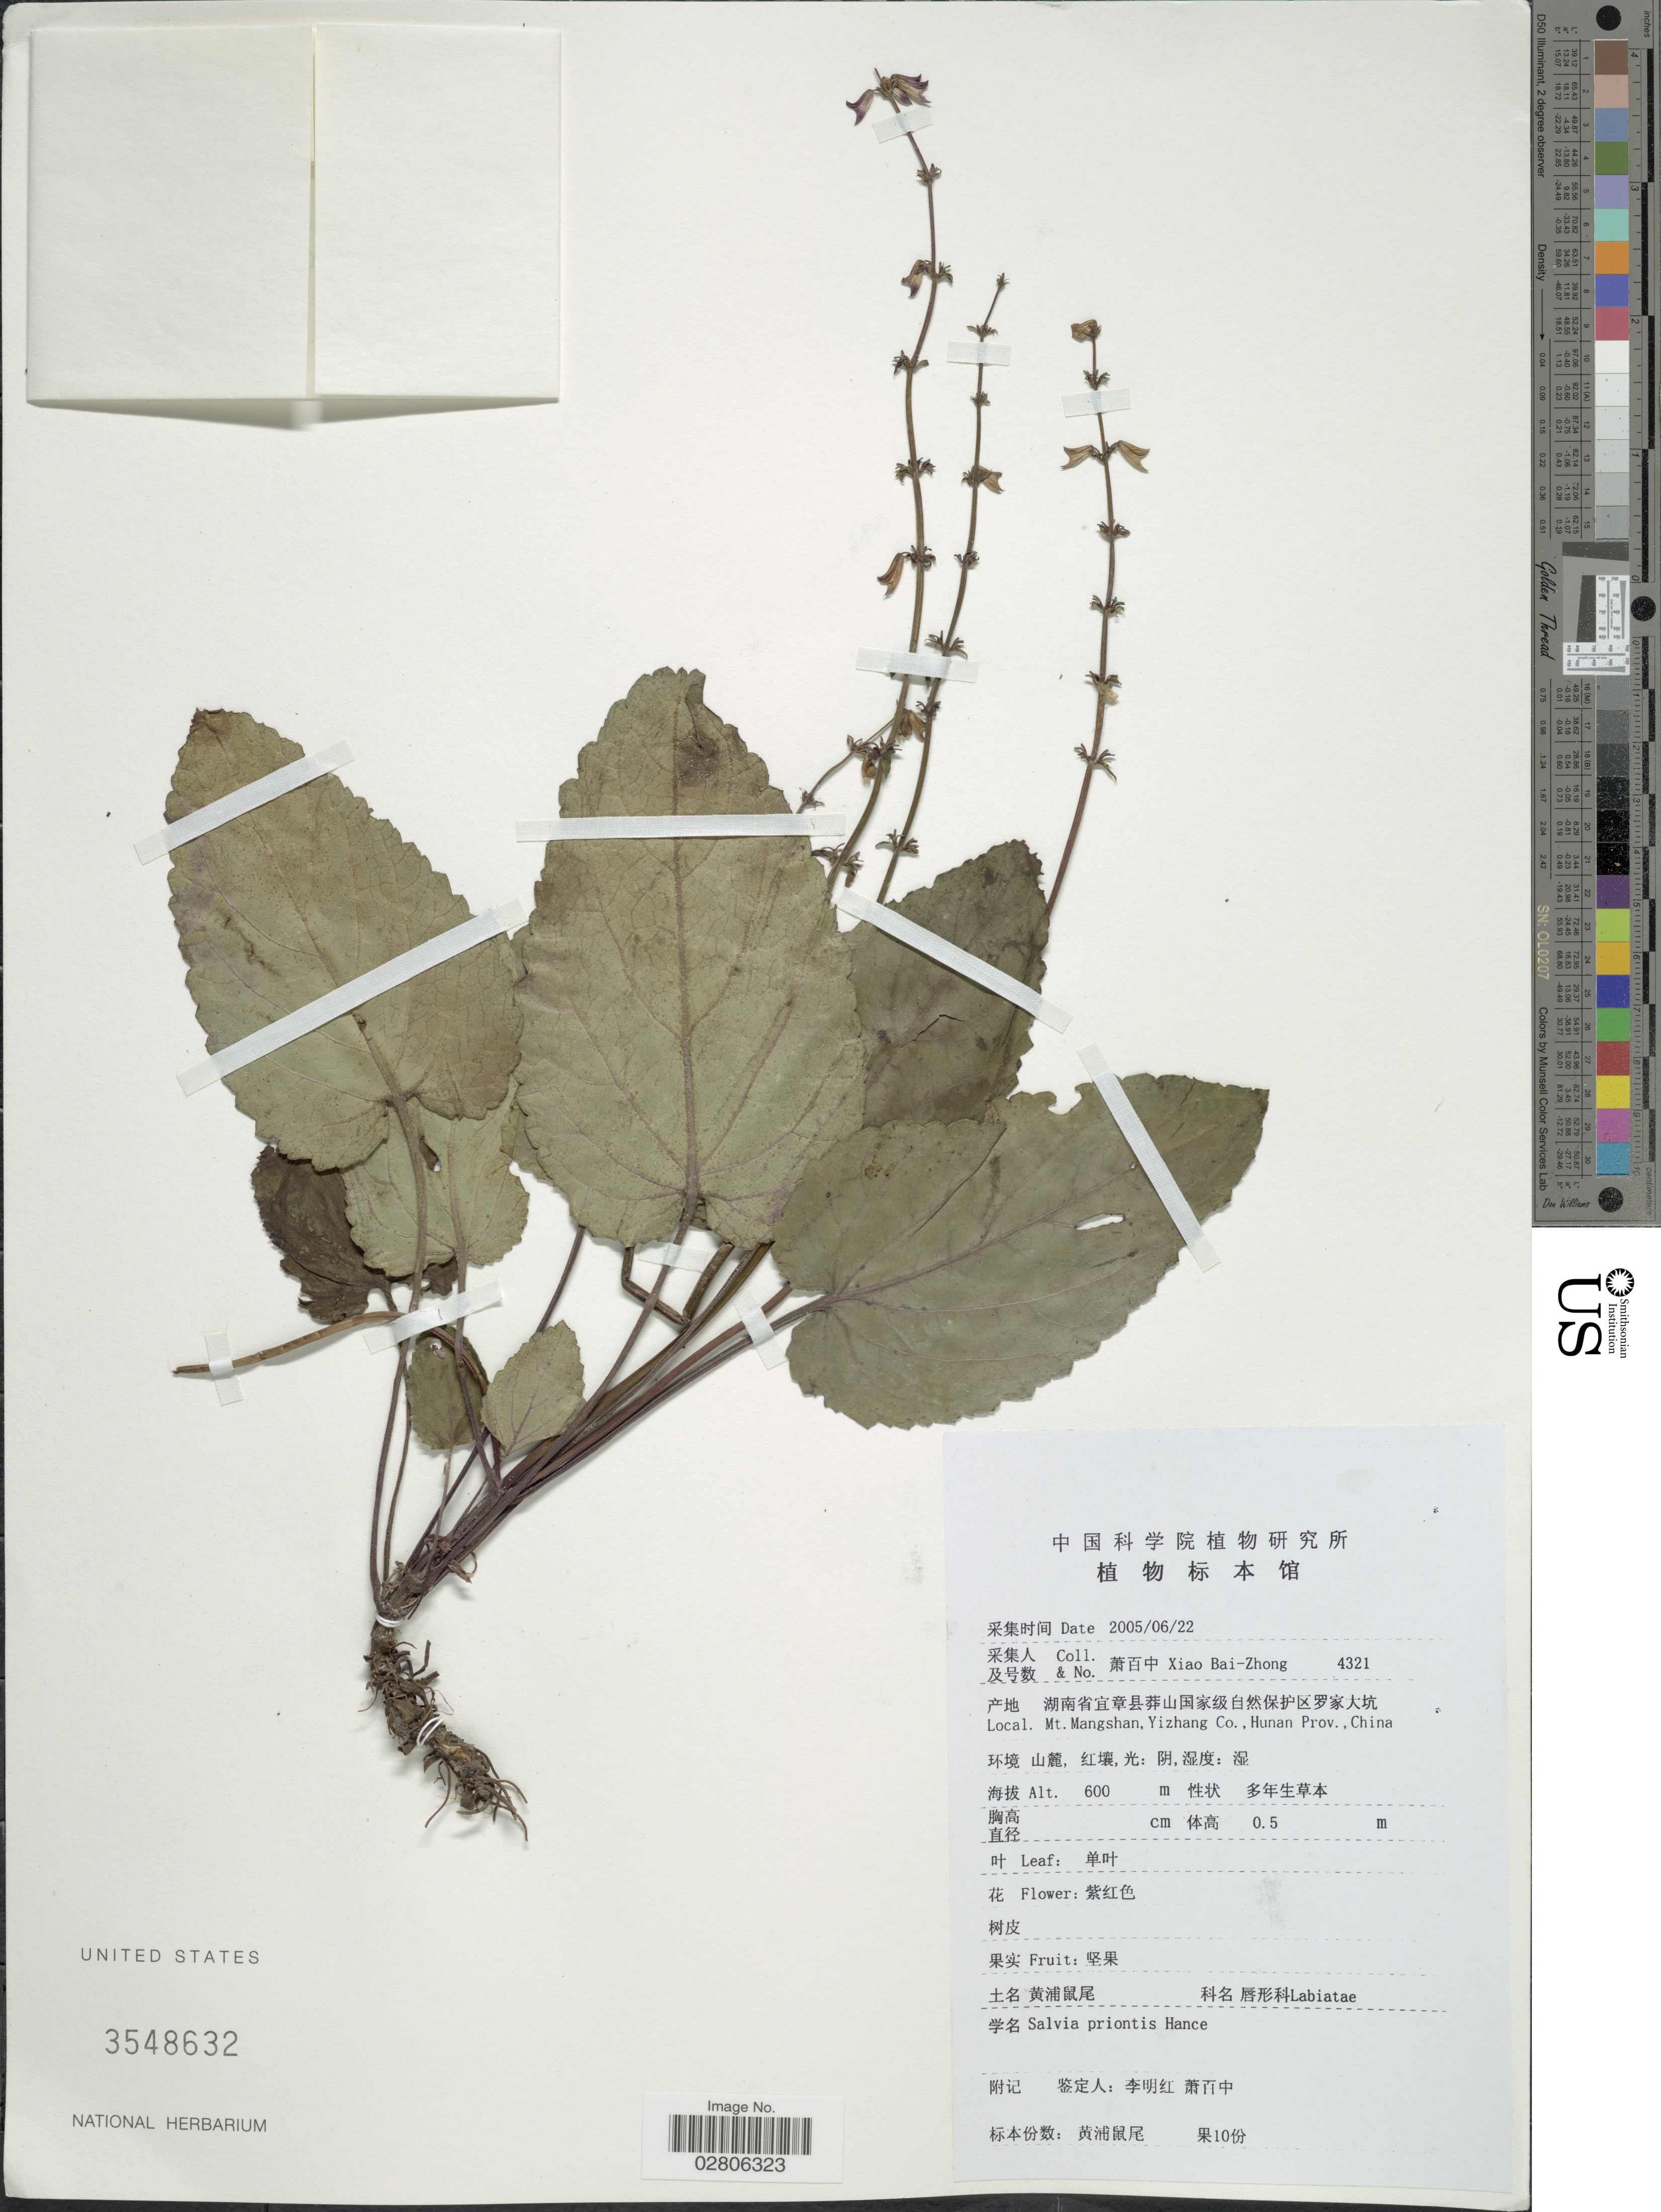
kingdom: Plantae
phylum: Tracheophyta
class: Magnoliopsida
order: Lamiales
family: Lamiaceae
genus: Salvia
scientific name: Salvia prionitis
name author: Hance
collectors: B. Z. Xiao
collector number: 4321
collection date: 2005-06-22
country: China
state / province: Hunan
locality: X, Mt. Mangshan, Yizhang Co., X.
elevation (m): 600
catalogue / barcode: US 3548632